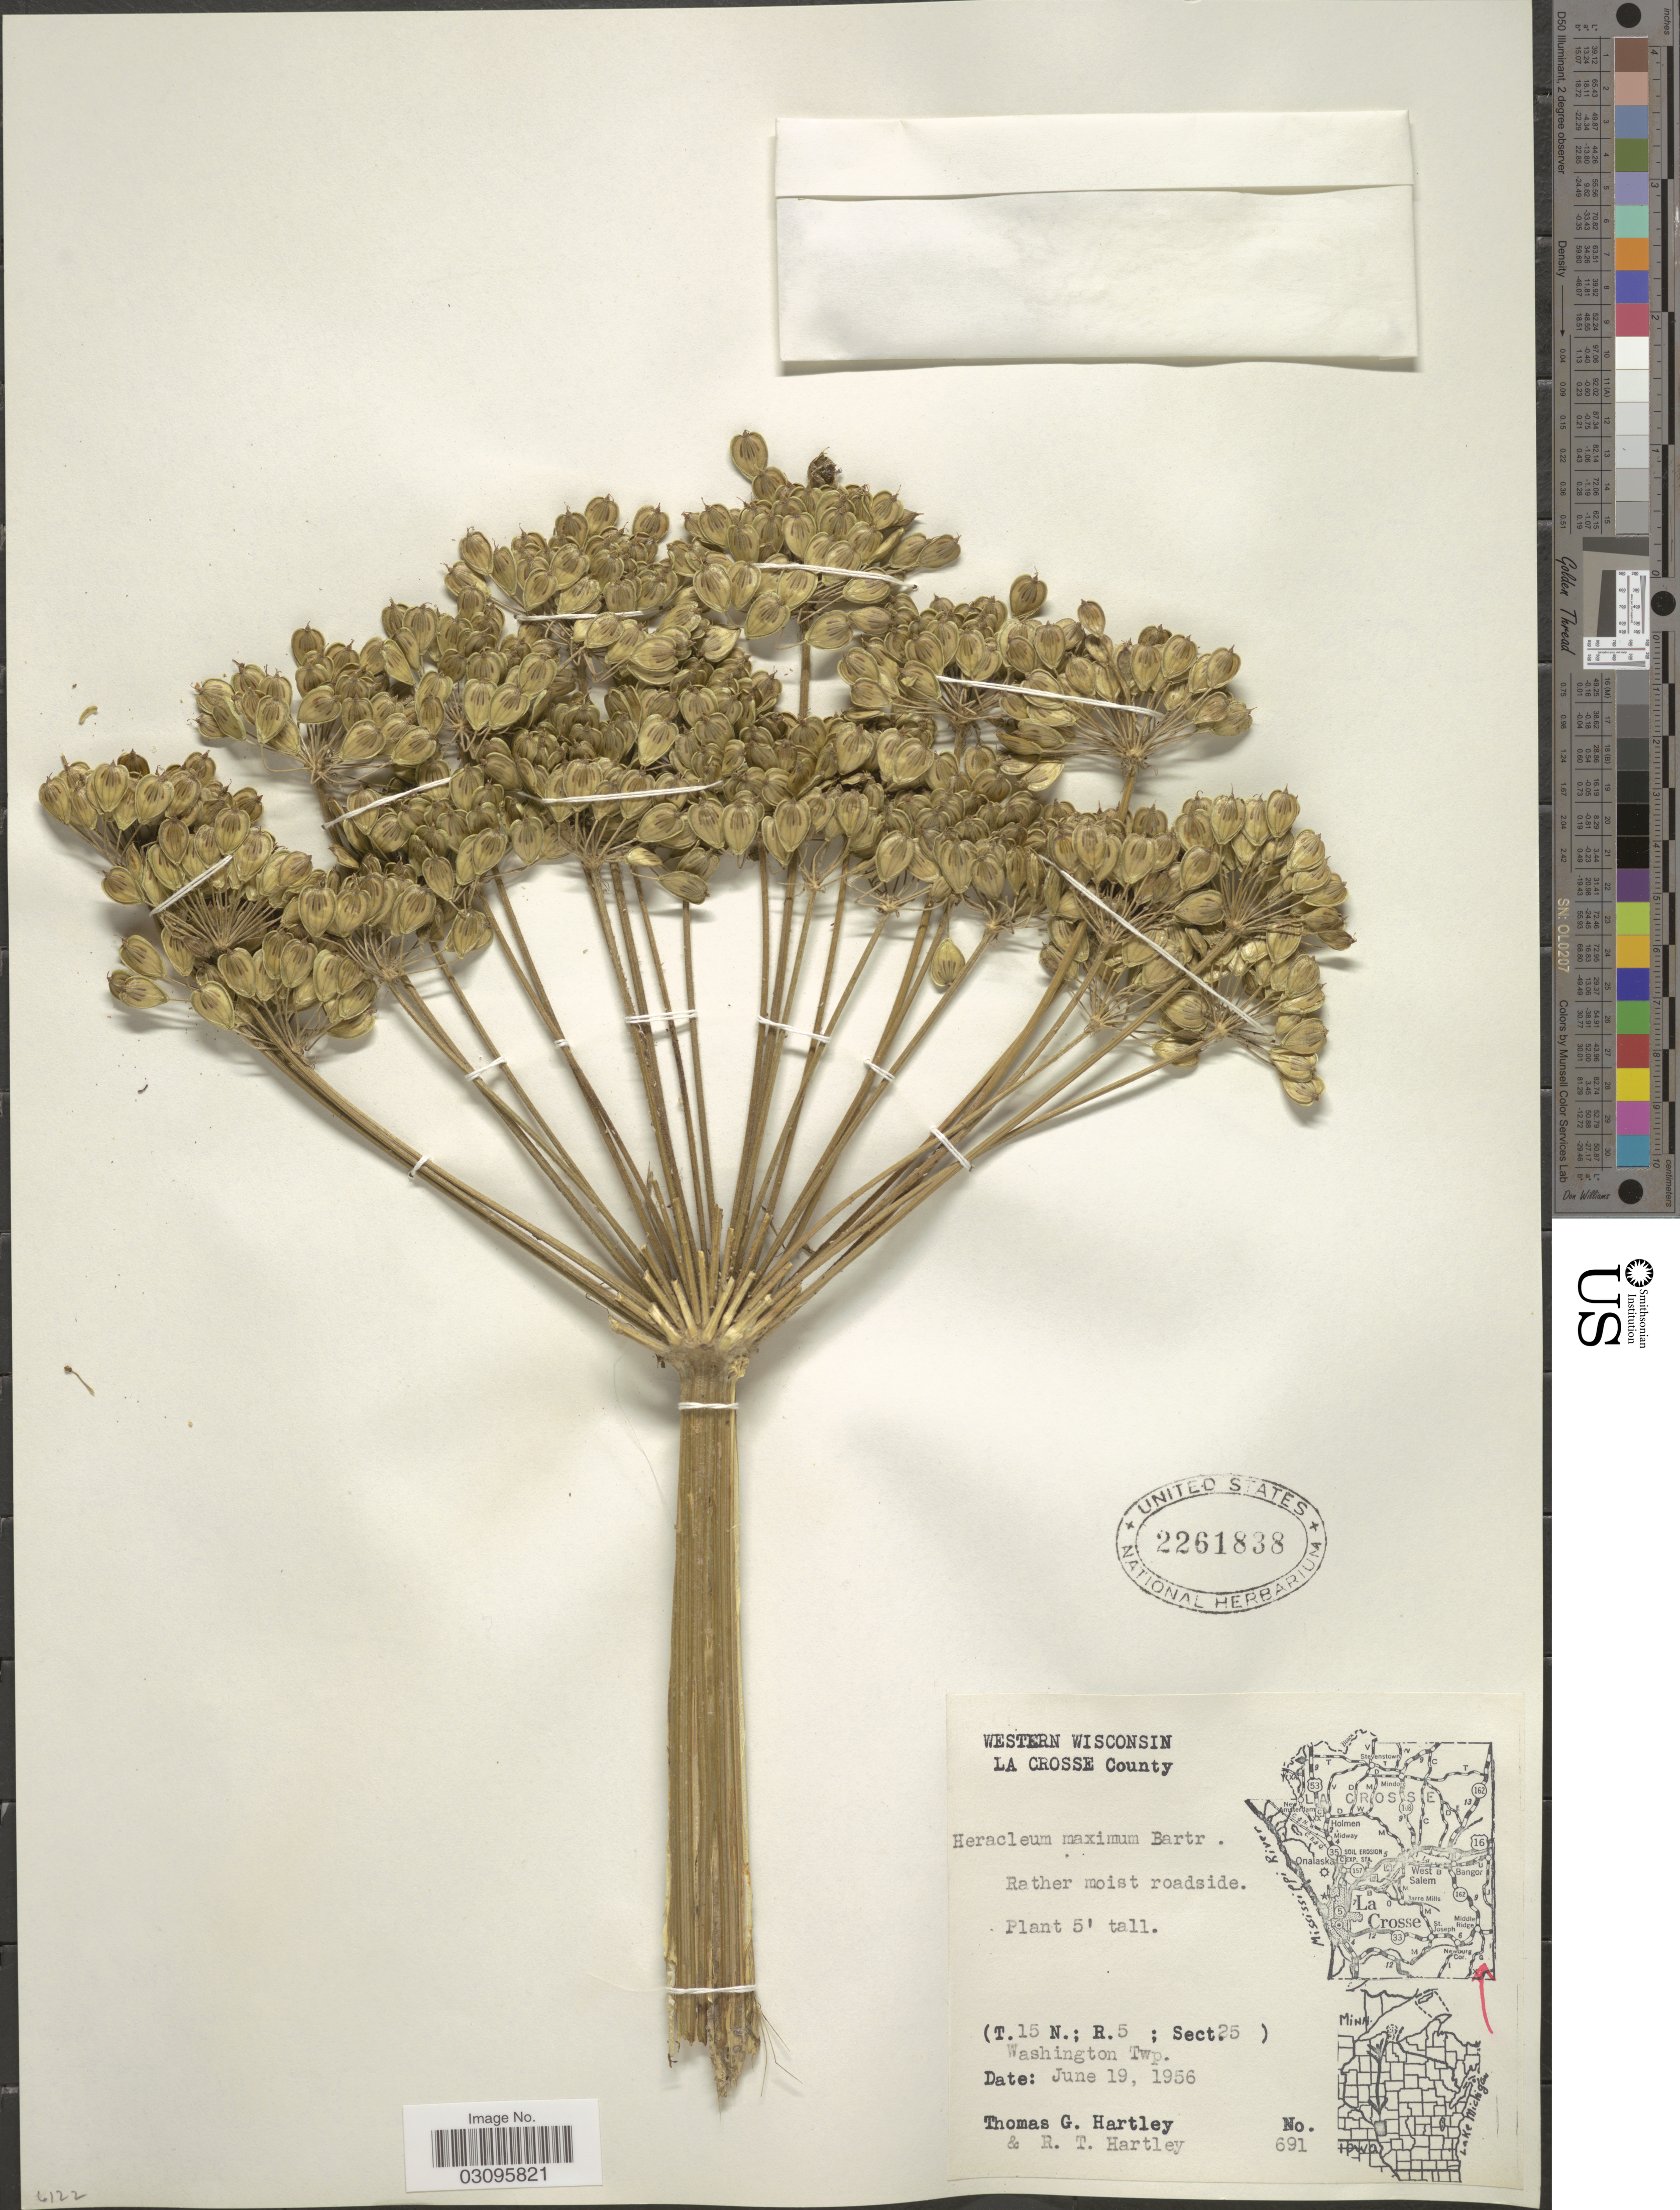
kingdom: Plantae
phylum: Tracheophyta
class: Magnoliopsida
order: Apiales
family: Apiaceae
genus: Heracleum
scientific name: Heracleum maximum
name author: W. Bartram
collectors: T. G. Hartley & R. T. Hartley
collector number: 691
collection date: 1956-06-19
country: United States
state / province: Wisconsin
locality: Western Wisconsin. La Crosse County. T15N; R5; Sec.25. Washington Twp.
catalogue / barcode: US 2261838